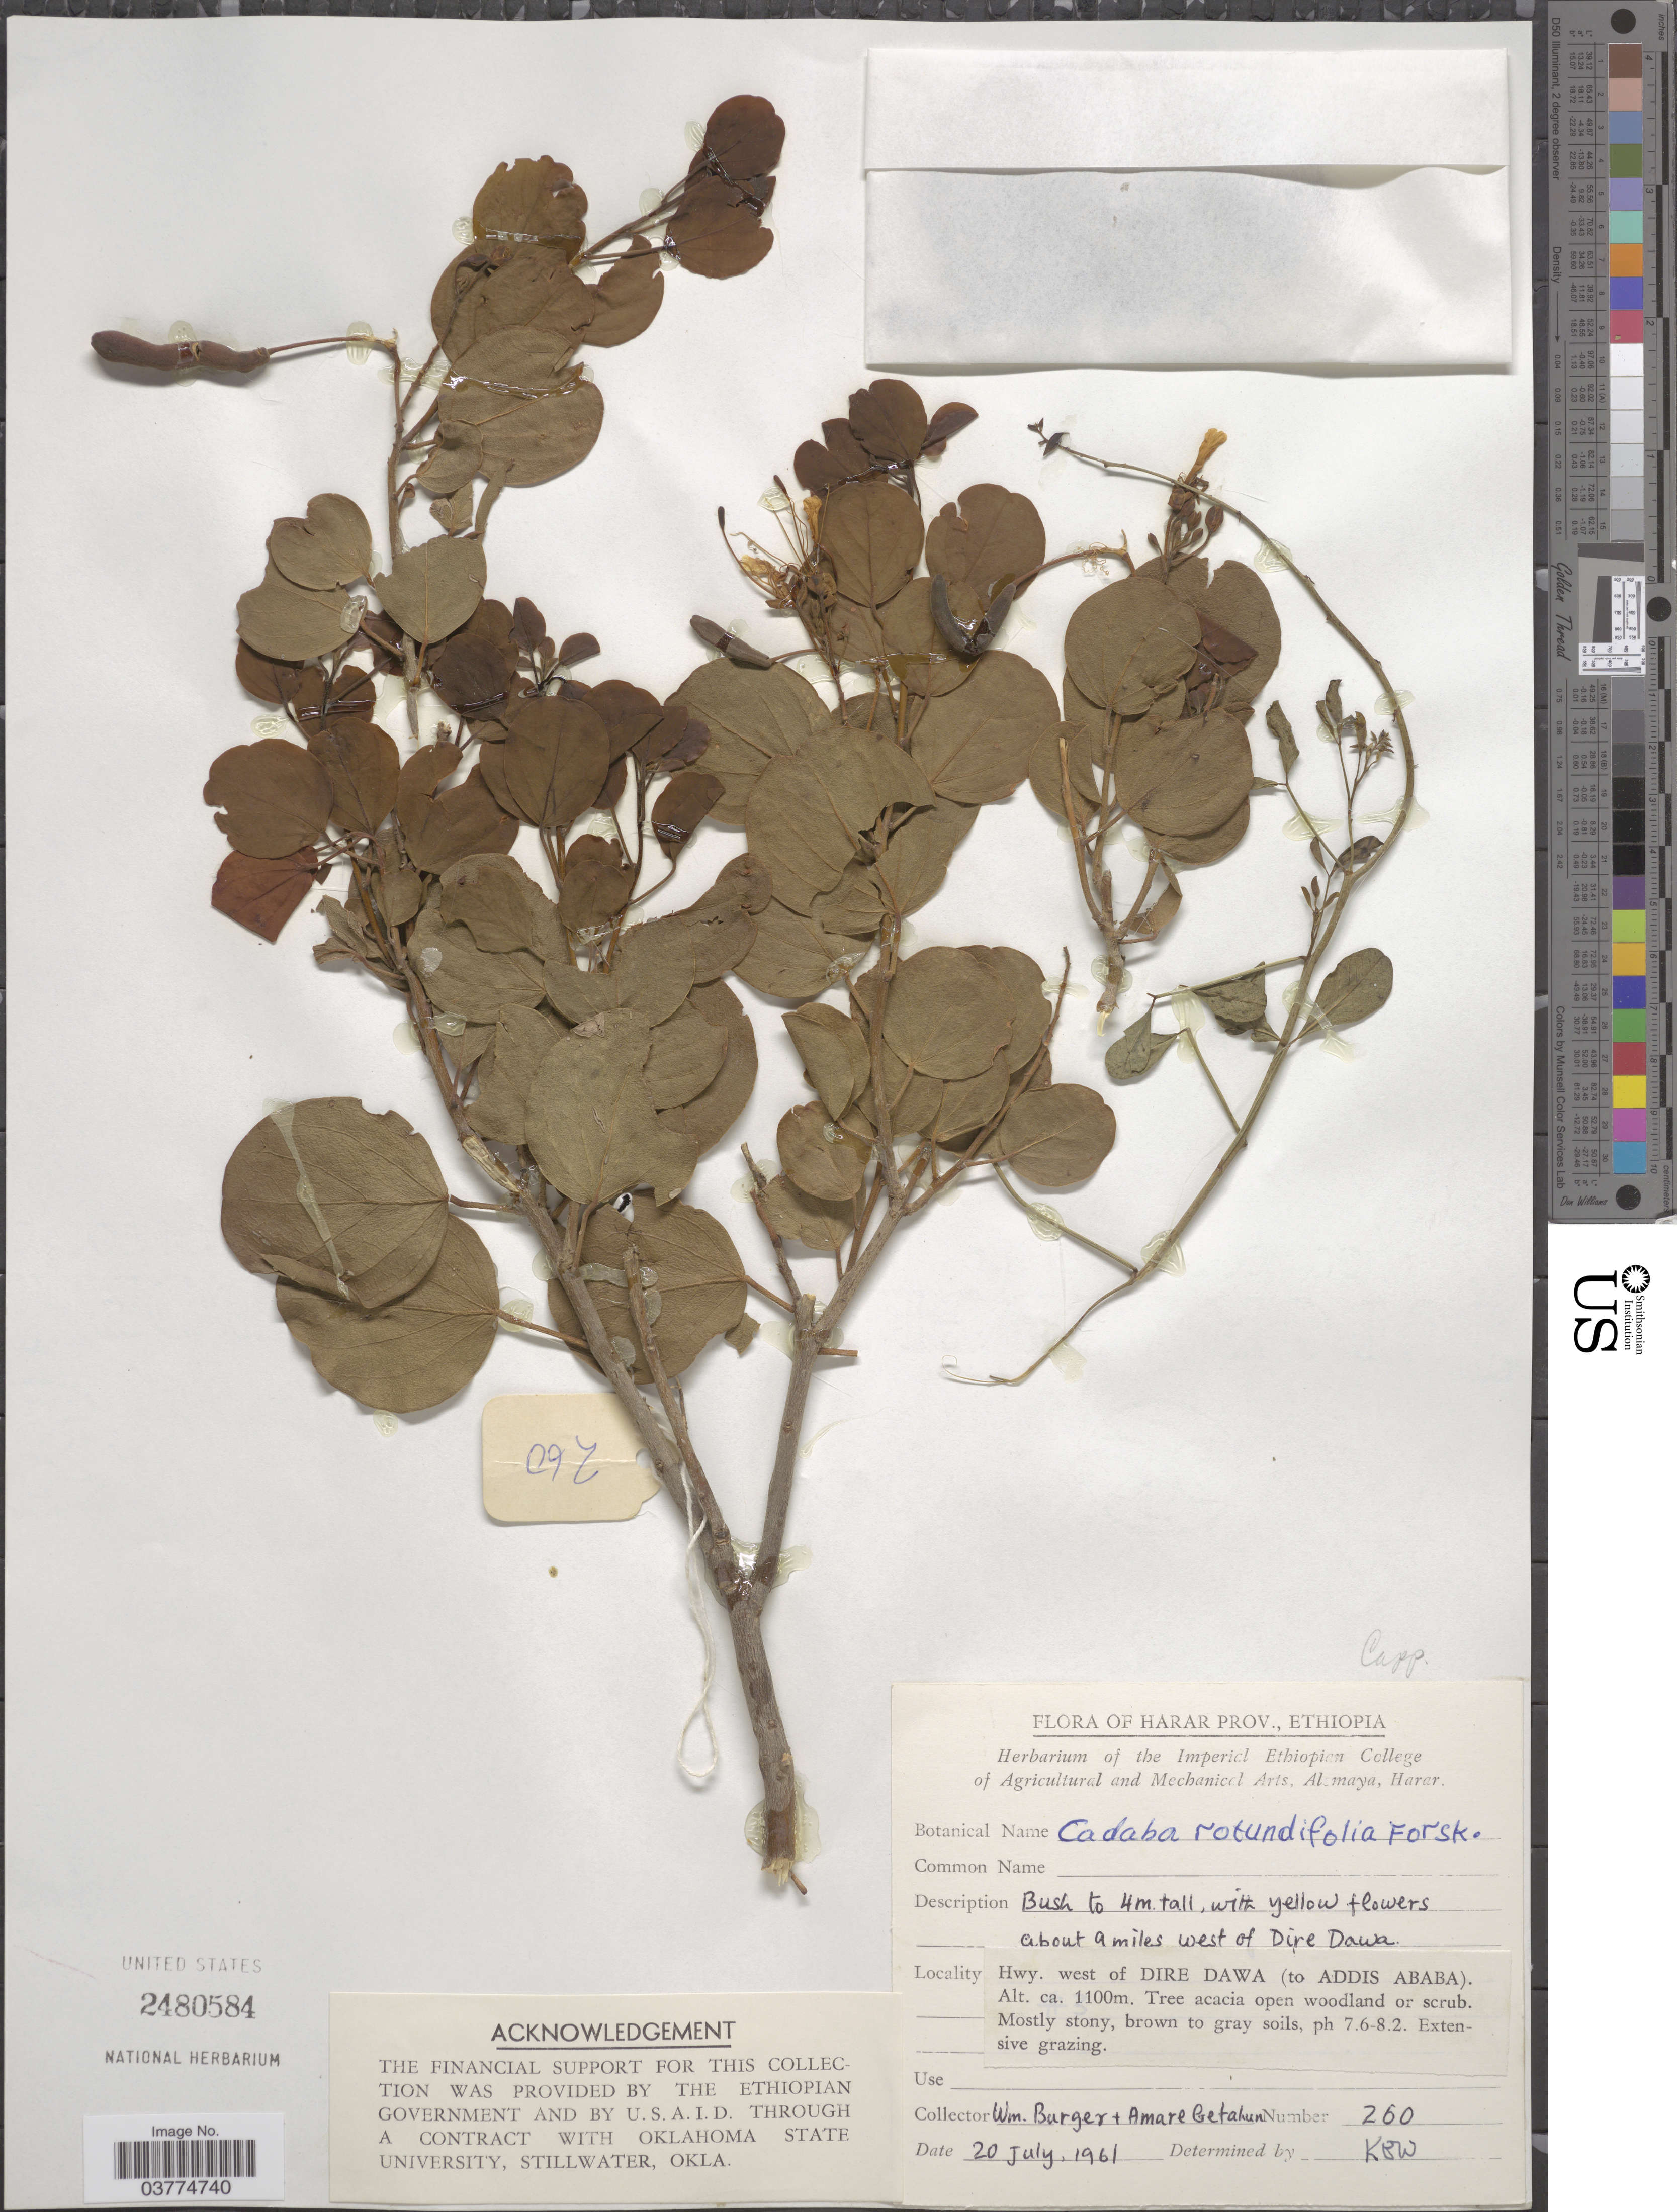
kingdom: Plantae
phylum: Tracheophyta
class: Magnoliopsida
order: Brassicales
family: Capparaceae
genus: Cadaba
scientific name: Cadaba rotundifolia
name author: Forssk.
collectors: W. Burger & A. Getahun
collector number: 260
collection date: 1961-07-20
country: Ethiopia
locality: Harar Prov. Hwy. west of Dire Dawa (to Addis Ababa).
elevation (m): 1100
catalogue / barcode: US 2480584